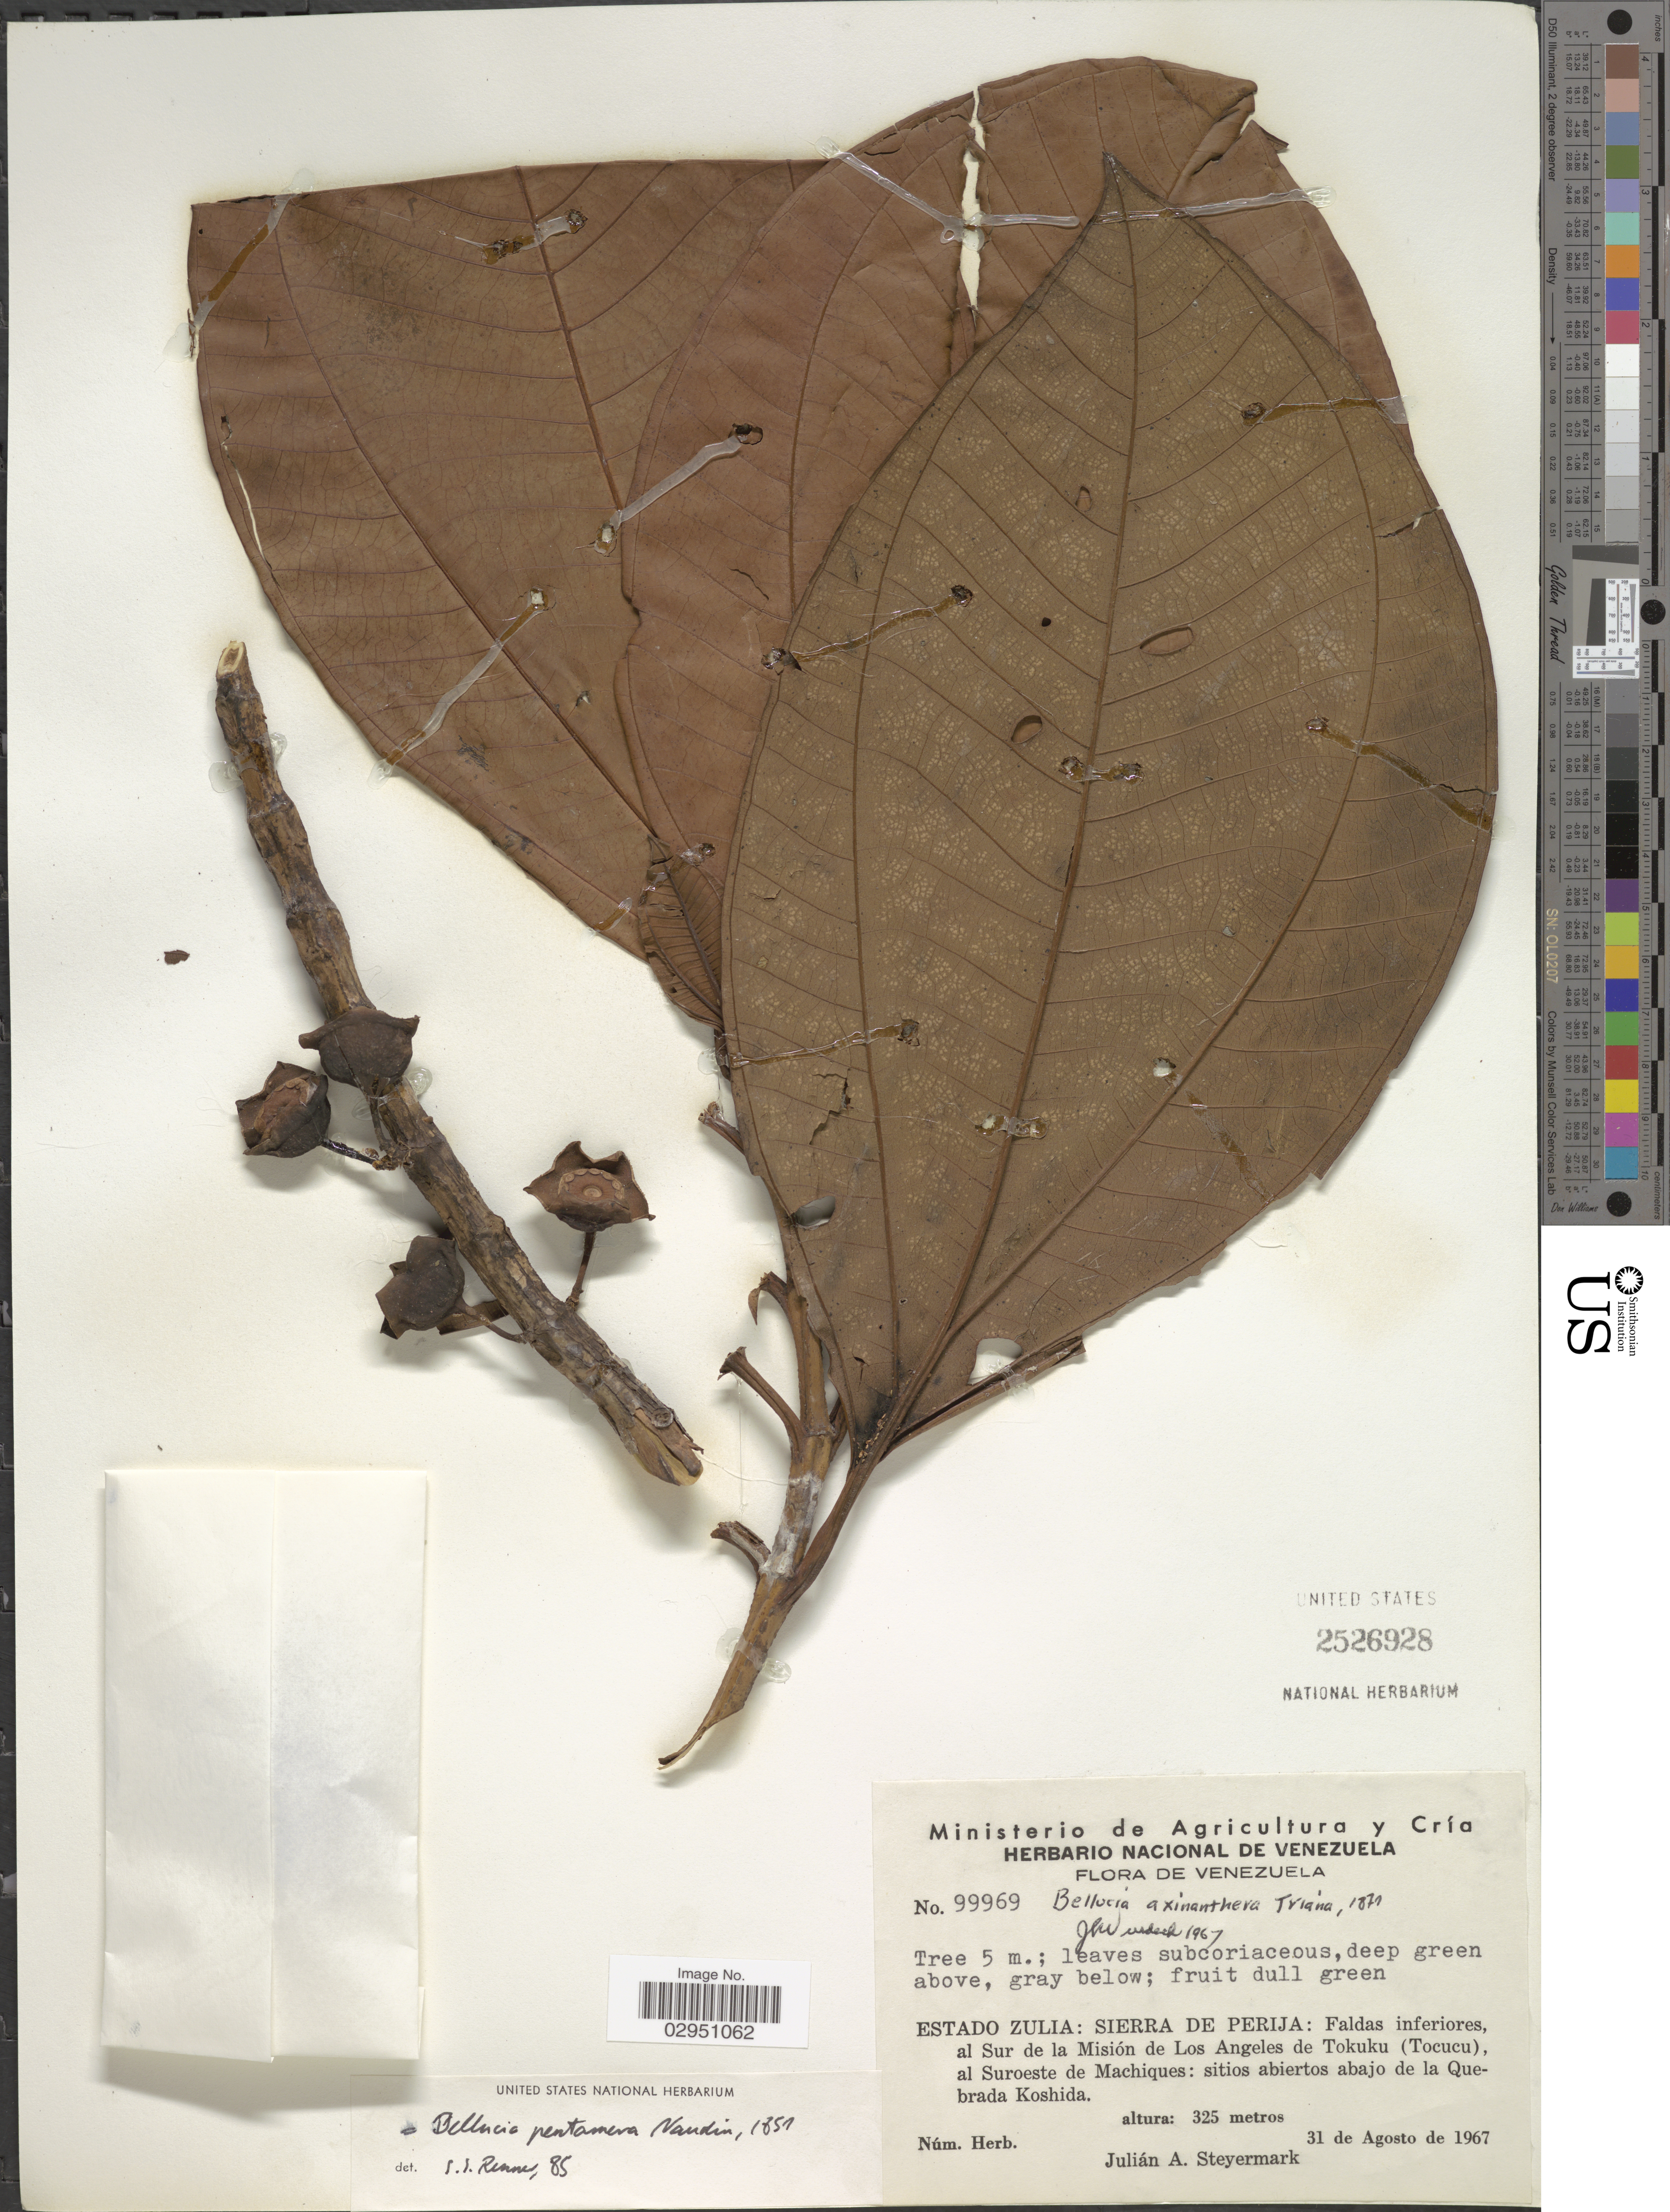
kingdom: Plantae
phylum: Tracheophyta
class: Magnoliopsida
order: Myrtales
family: Melastomataceae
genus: Bellucia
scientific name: Bellucia pentamera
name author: Naudin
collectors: J. Steyermark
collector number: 99969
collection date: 1967-08-31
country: Venezuela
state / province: Zulia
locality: Sierra de Perija: Faldas inferiores, al Sur de la Misión de Los Angeles de Tokuku (Tocucu), al Suroeste de Machiques: sitios abiertos abajo de la Quebrada Koshida.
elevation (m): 325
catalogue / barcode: US 2526928